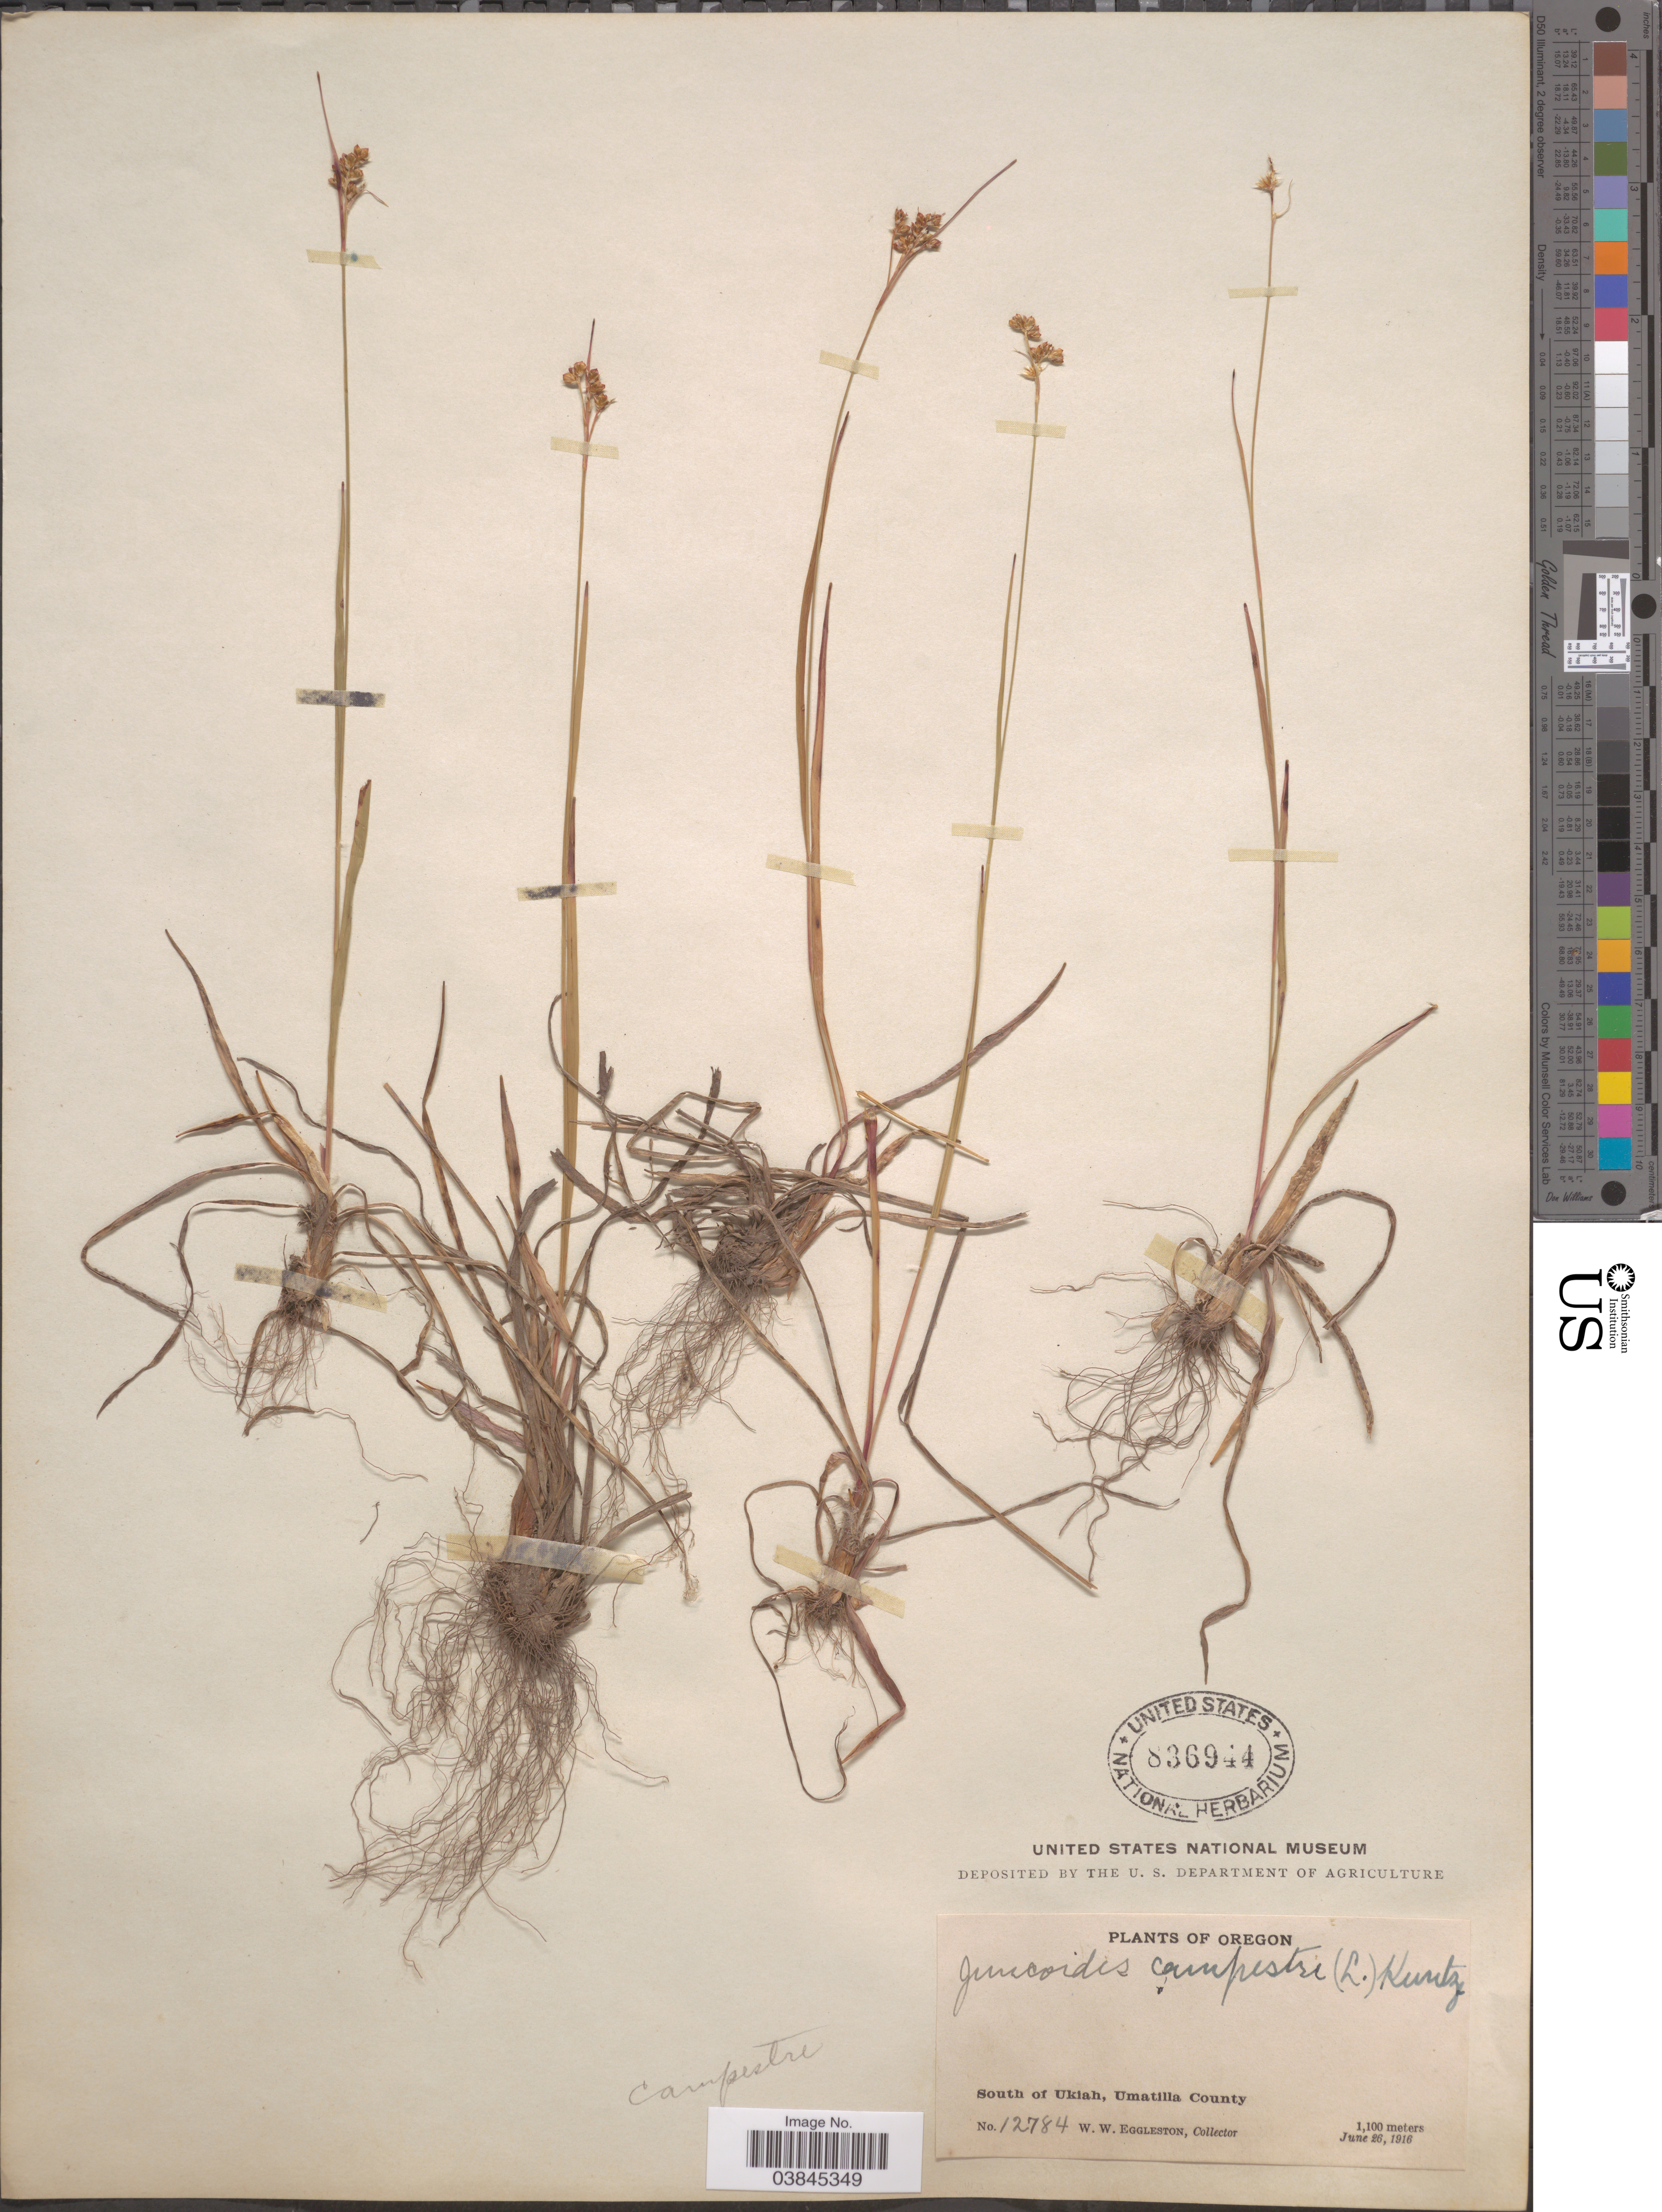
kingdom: Plantae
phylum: Tracheophyta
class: Liliopsida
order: Poales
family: Juncaceae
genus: Luzula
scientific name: Luzula campestris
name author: (L.) DC.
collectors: W. W. Eggleston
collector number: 12784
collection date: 1916-06-26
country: United States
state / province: Oregon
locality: South of Ukiah, Umatilla County.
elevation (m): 1100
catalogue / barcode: US 836944